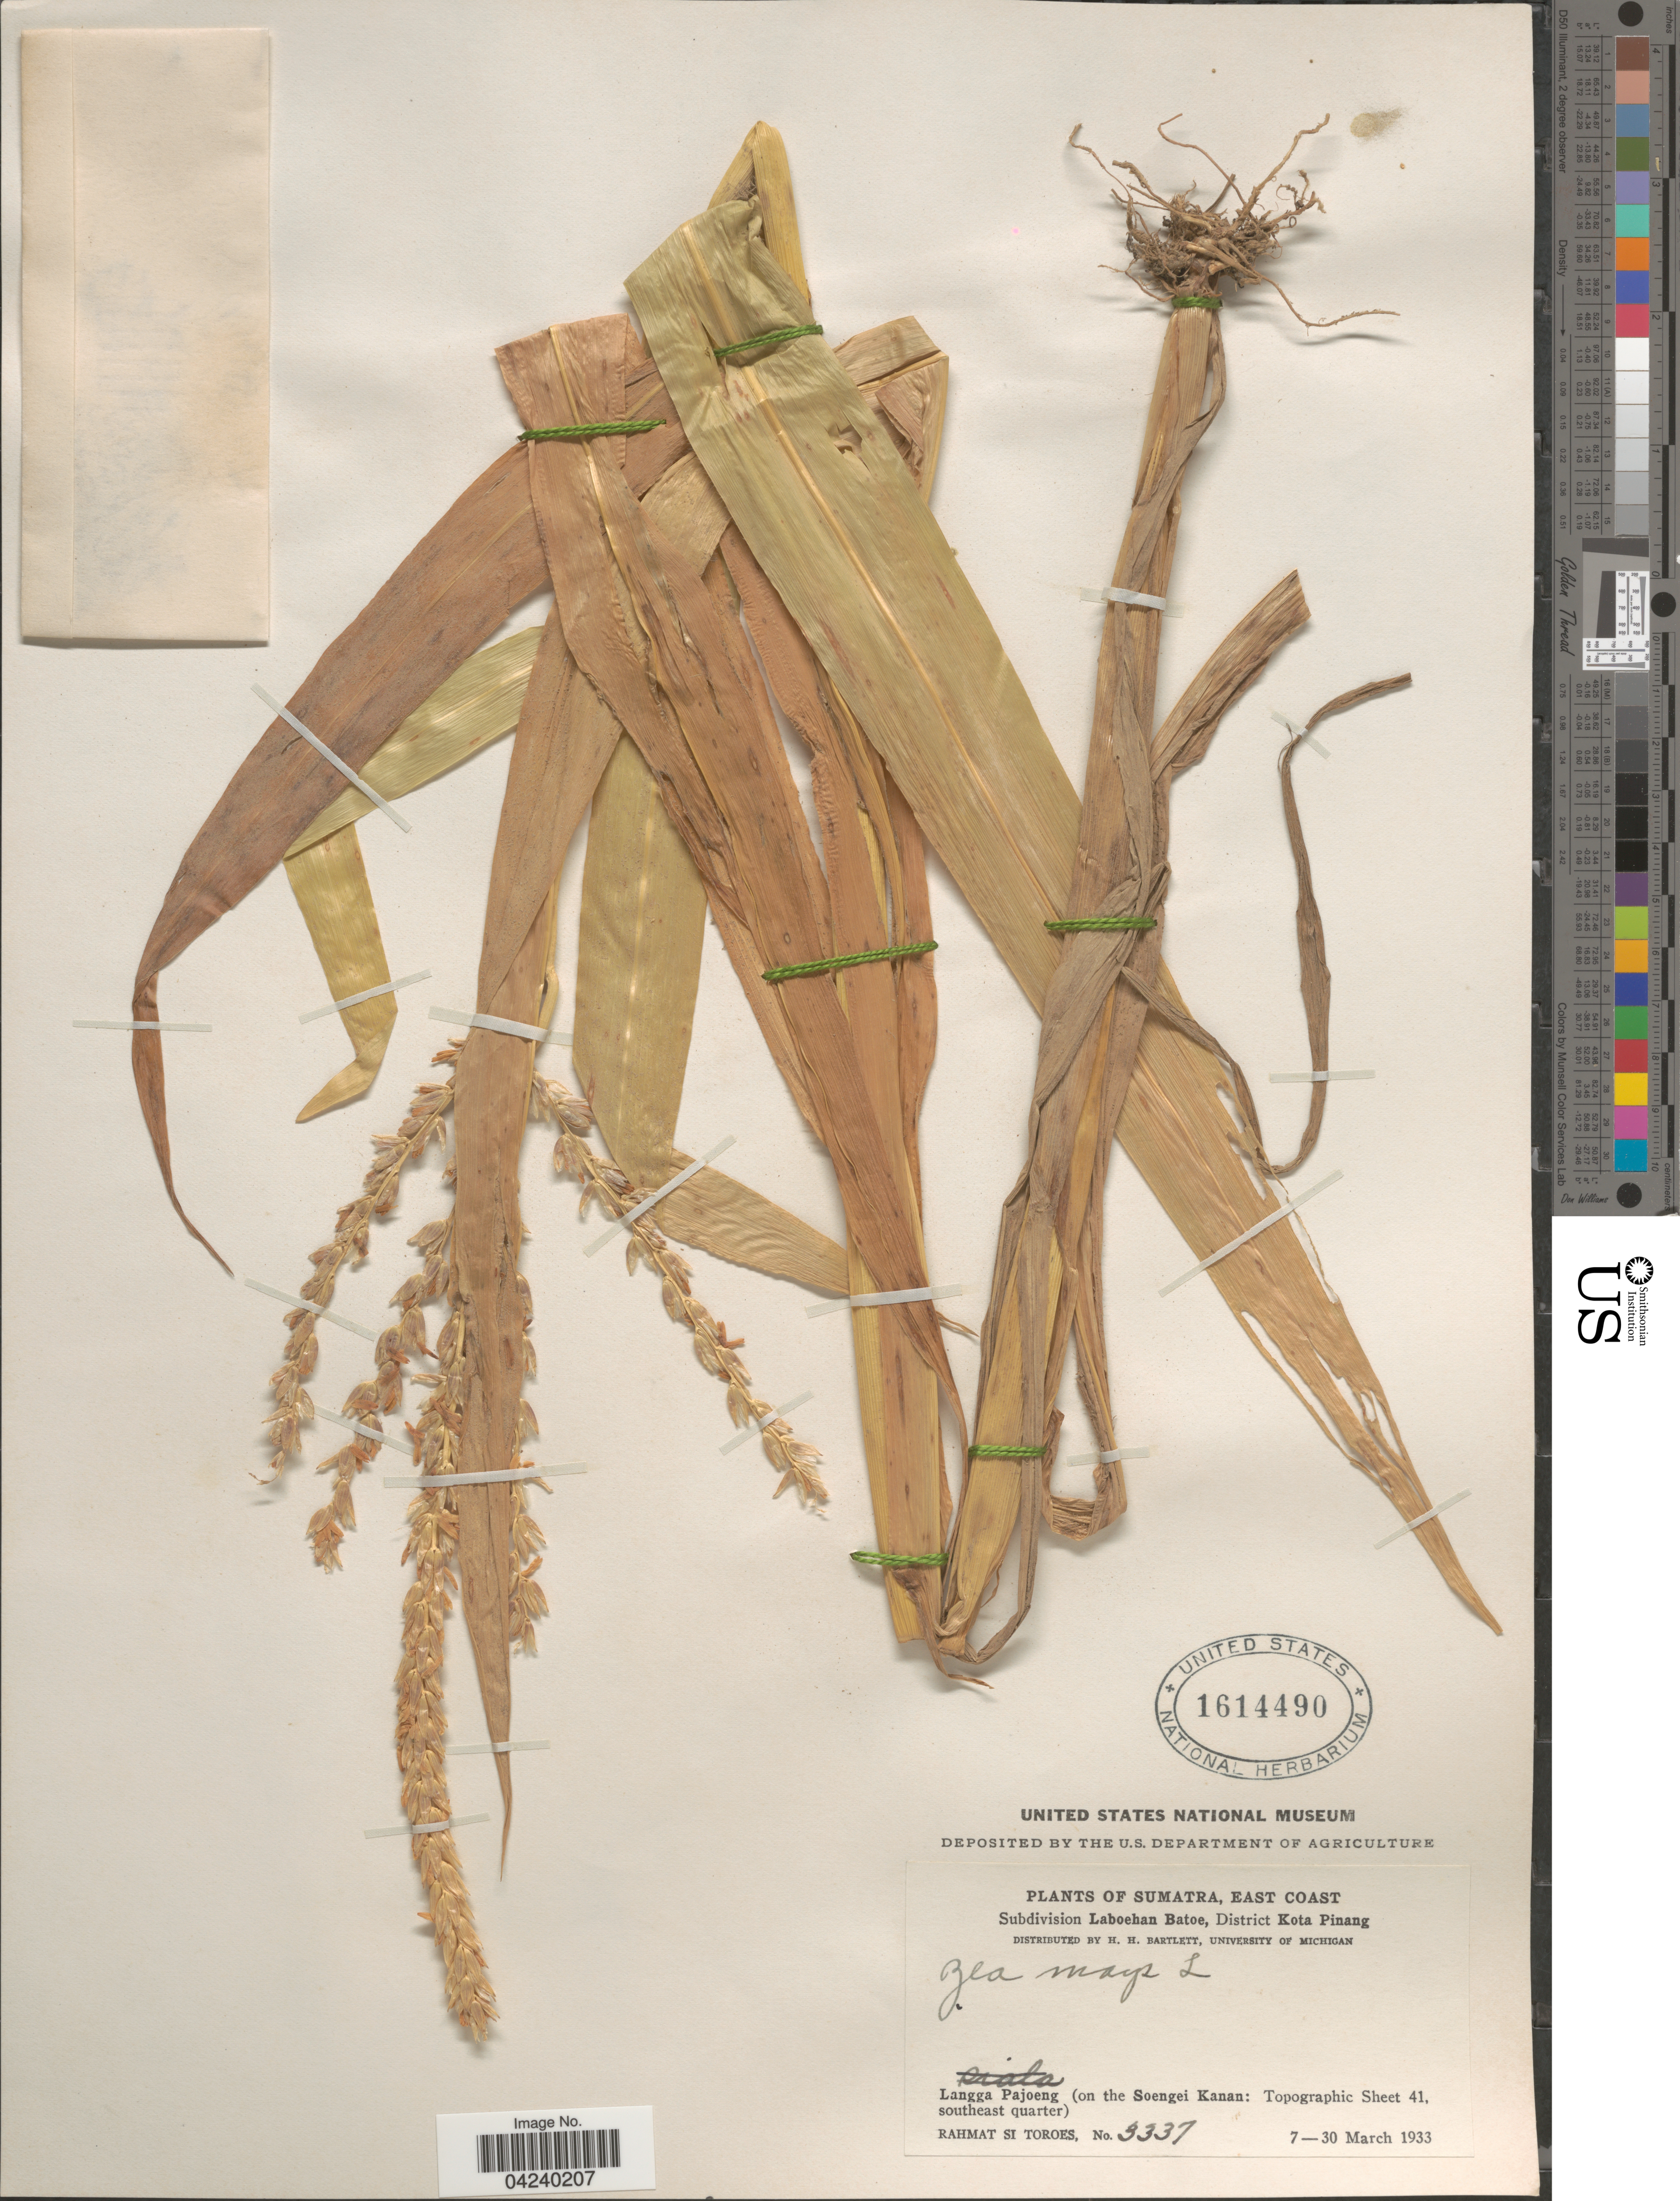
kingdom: Plantae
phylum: Tracheophyta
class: Liliopsida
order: Poales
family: Poaceae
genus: Zea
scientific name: Zea mays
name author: L.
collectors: Rahmat Si Boeea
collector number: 3337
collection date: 1933-03-07/1933-03-30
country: Indonesia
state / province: Sumatra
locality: East Coast. Subdivision Laboehan Batoe, District Kota Pinang. Langga Pajoeng (on the Soengei Kanan: Topographic Sheet 41, southeast quarter).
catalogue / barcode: US 1614490